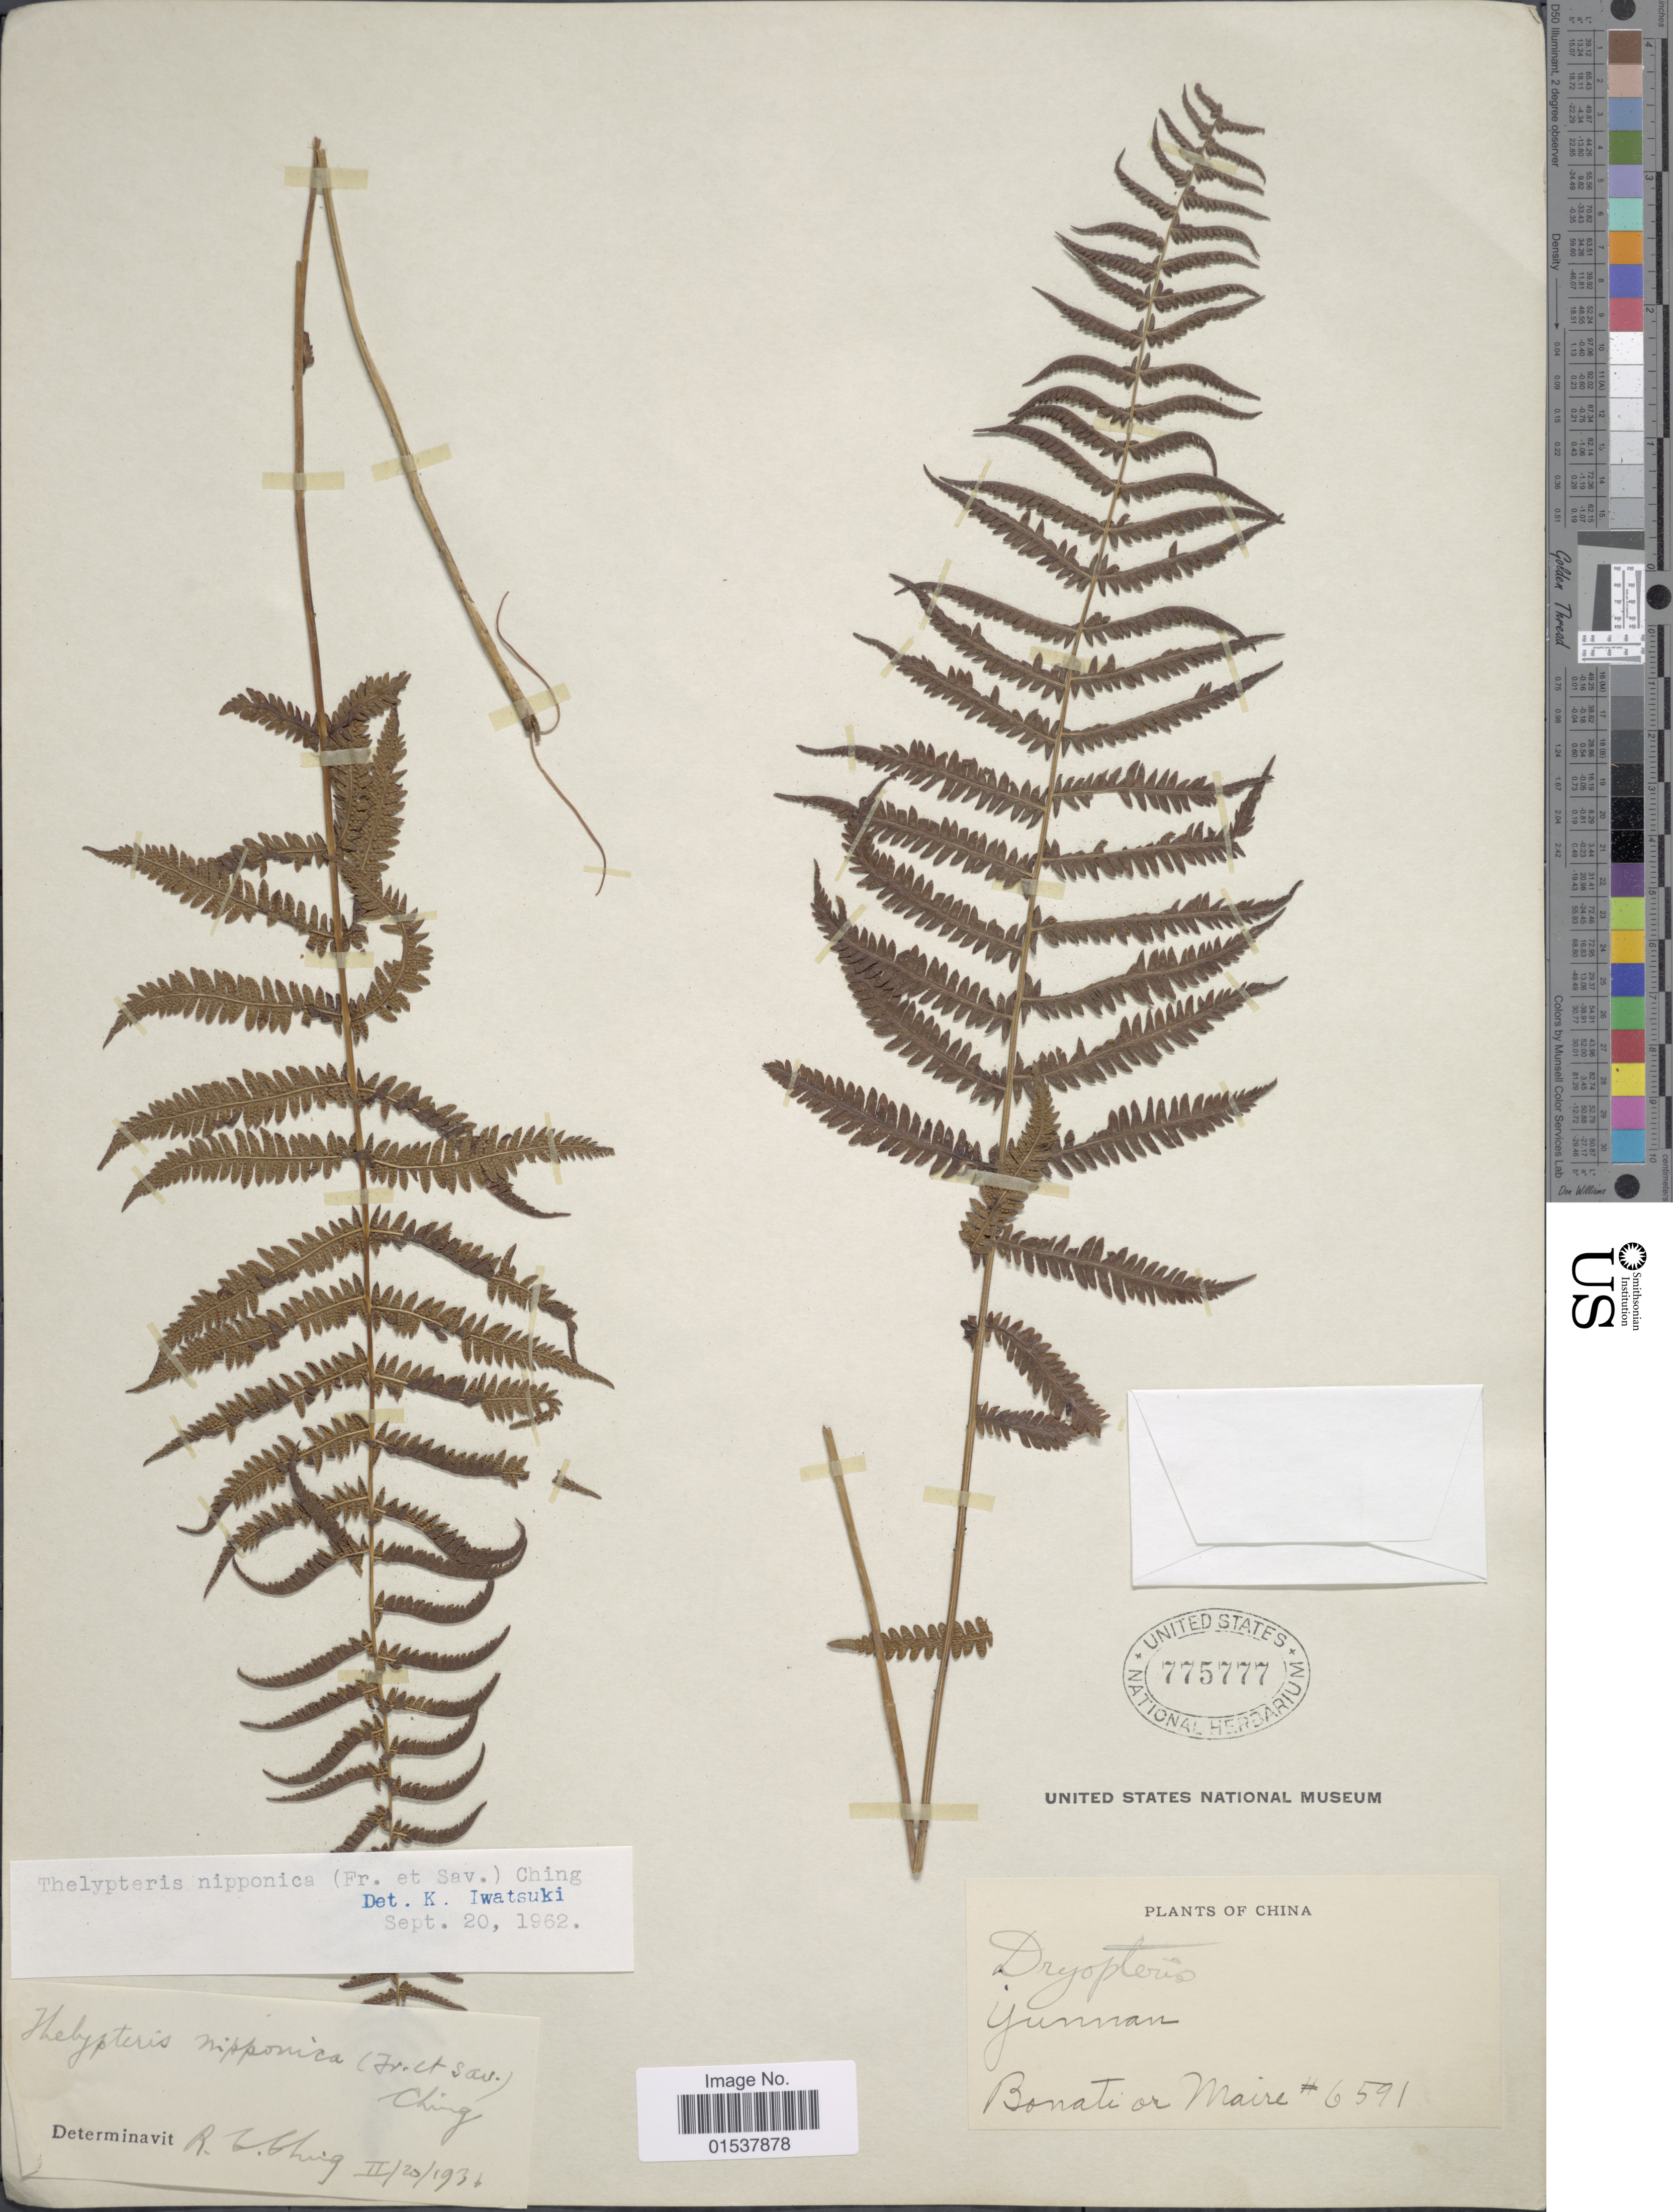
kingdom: Plantae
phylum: Tracheophyta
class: Polypodiopsida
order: Polypodiales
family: Thelypteridaceae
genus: Parathelypteris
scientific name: Parathelypteris nipponica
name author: (Franch. & Sav.) Ching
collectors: B. Maire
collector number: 6591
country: China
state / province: Yunnan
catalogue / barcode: US 775777